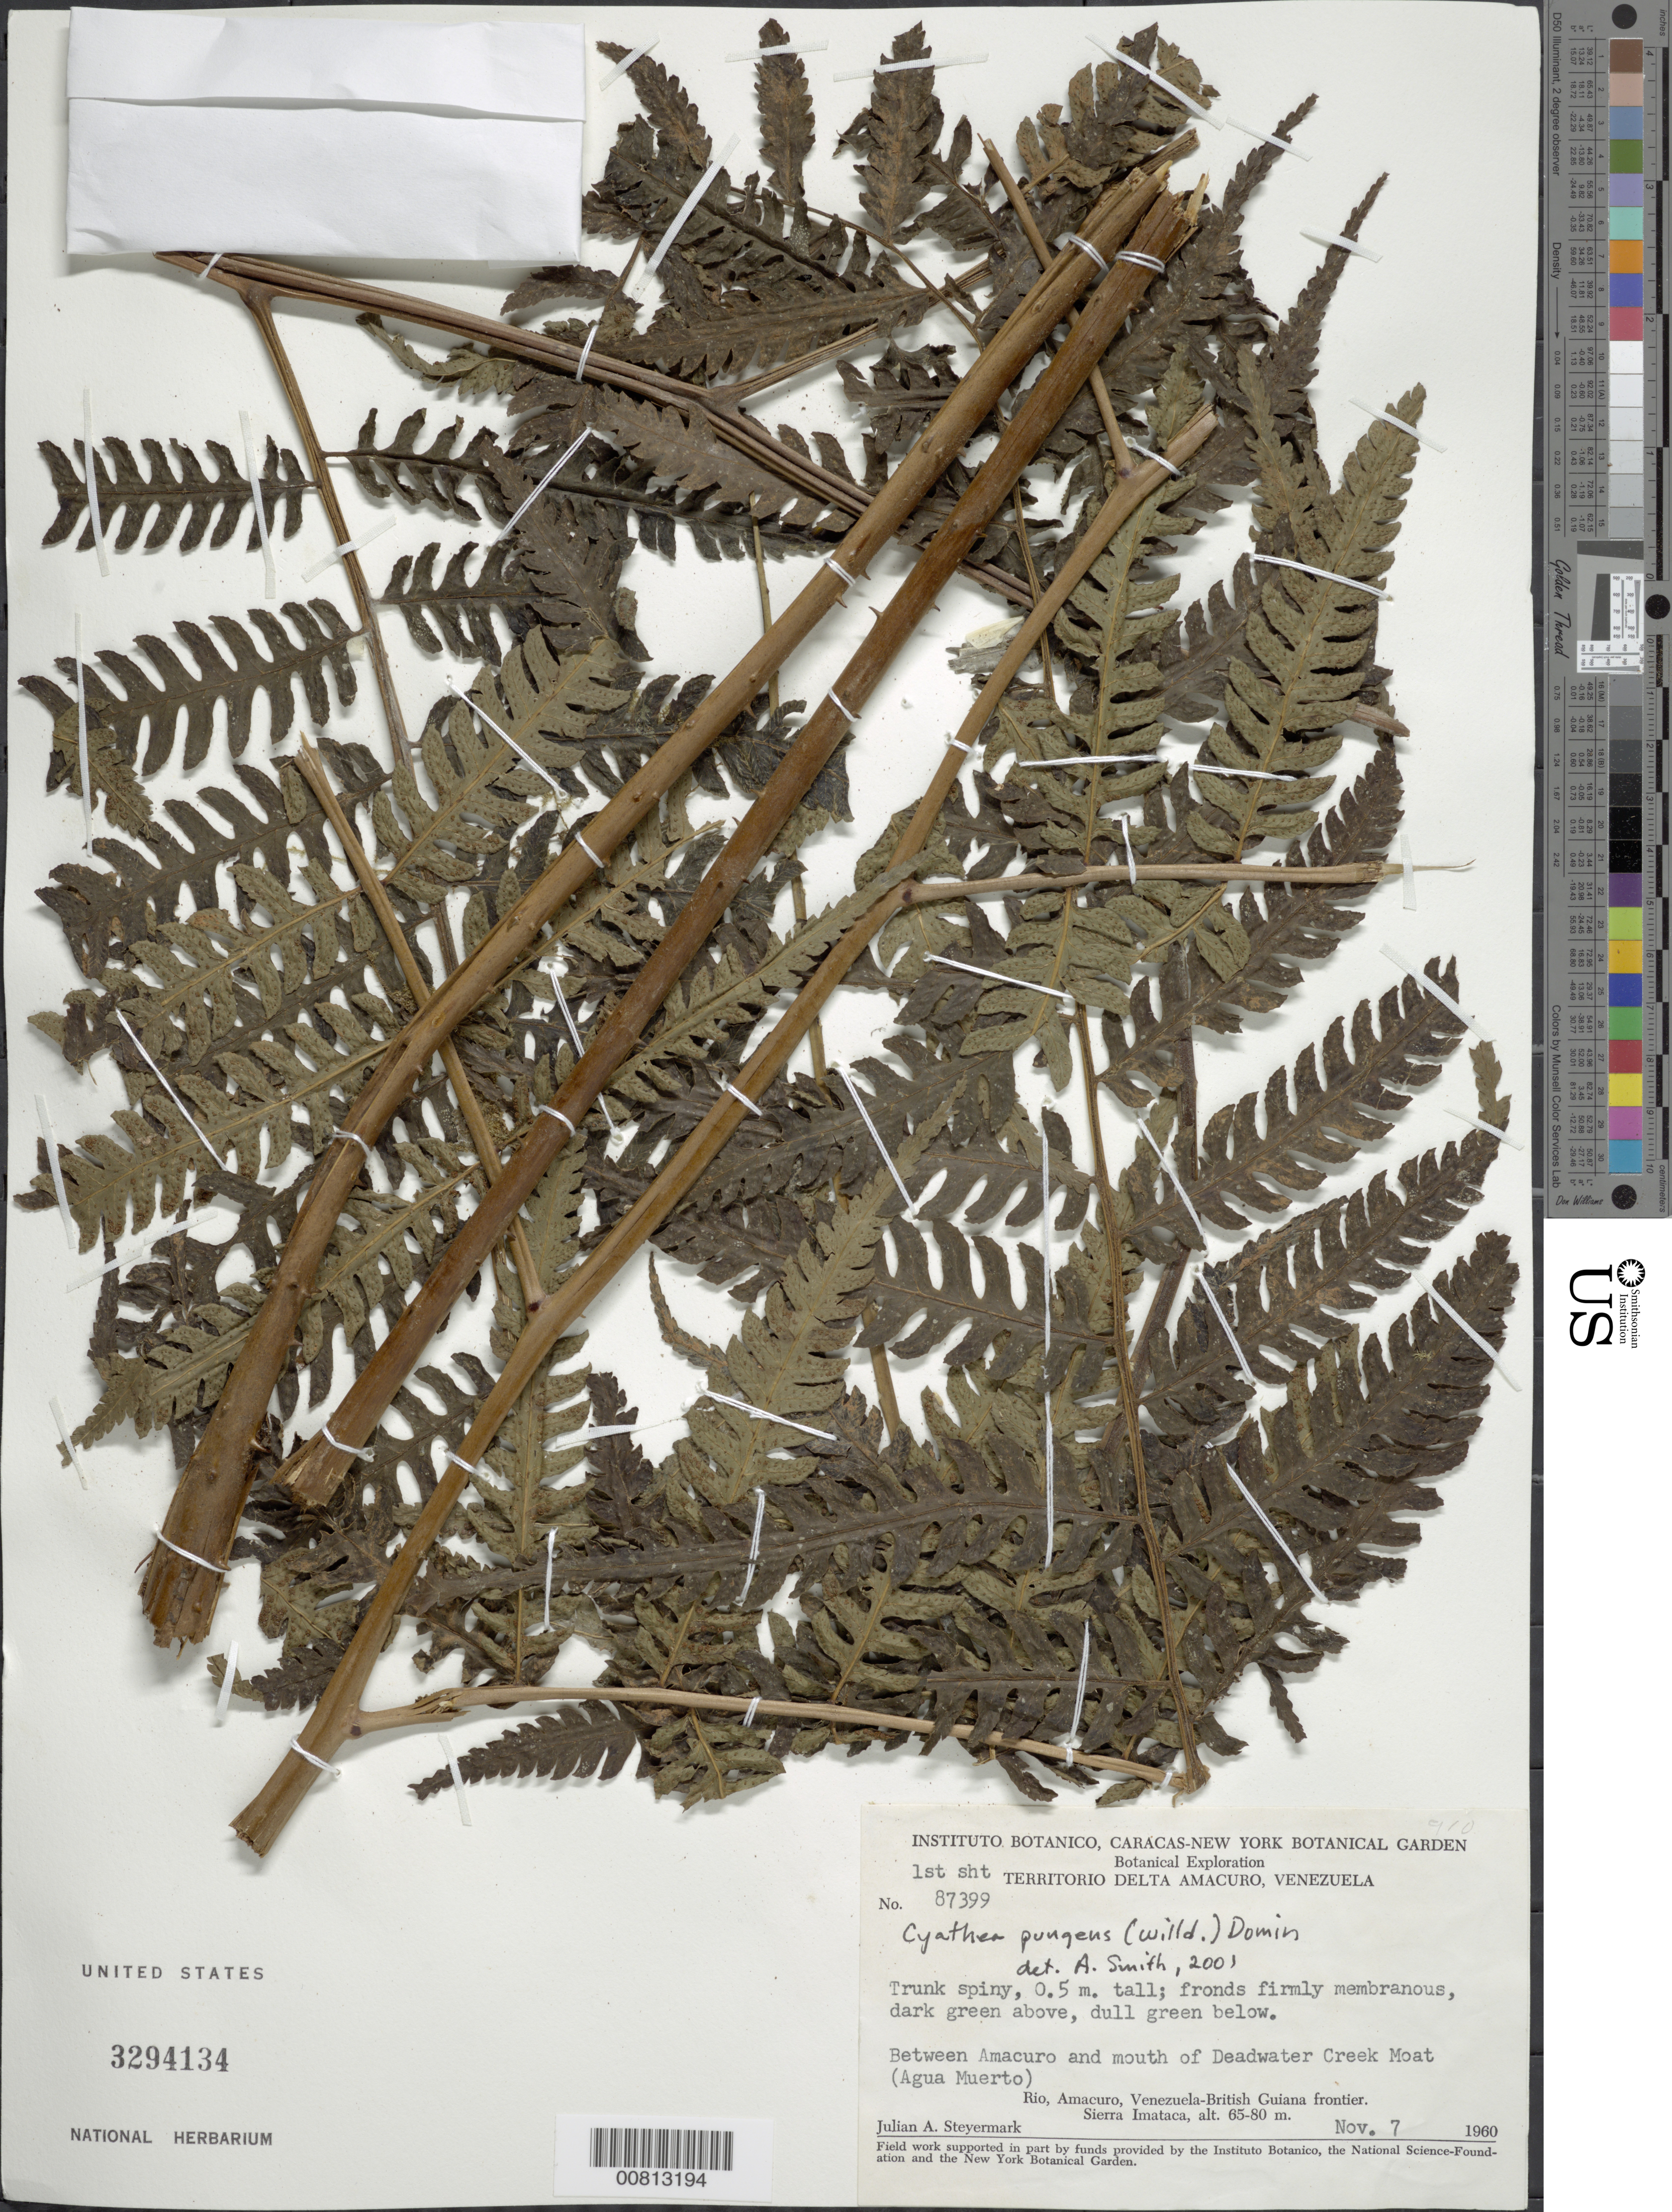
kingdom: Plantae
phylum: Tracheophyta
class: Polypodiopsida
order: Cyatheales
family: Cyatheaceae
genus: Cyathea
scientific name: Cyathea pungens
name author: (Willd.) Domin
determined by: Smith, A.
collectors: J. Steyermark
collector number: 87399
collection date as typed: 7-Nov-60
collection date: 1960-11-07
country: Venezuela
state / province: Delta Amacuro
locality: Río Amacuro to mouth of Deadwater Creek Moat (Agua Muerto), Sierra Imataca, Venezuela-Guyana border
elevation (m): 65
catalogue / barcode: US 3294134